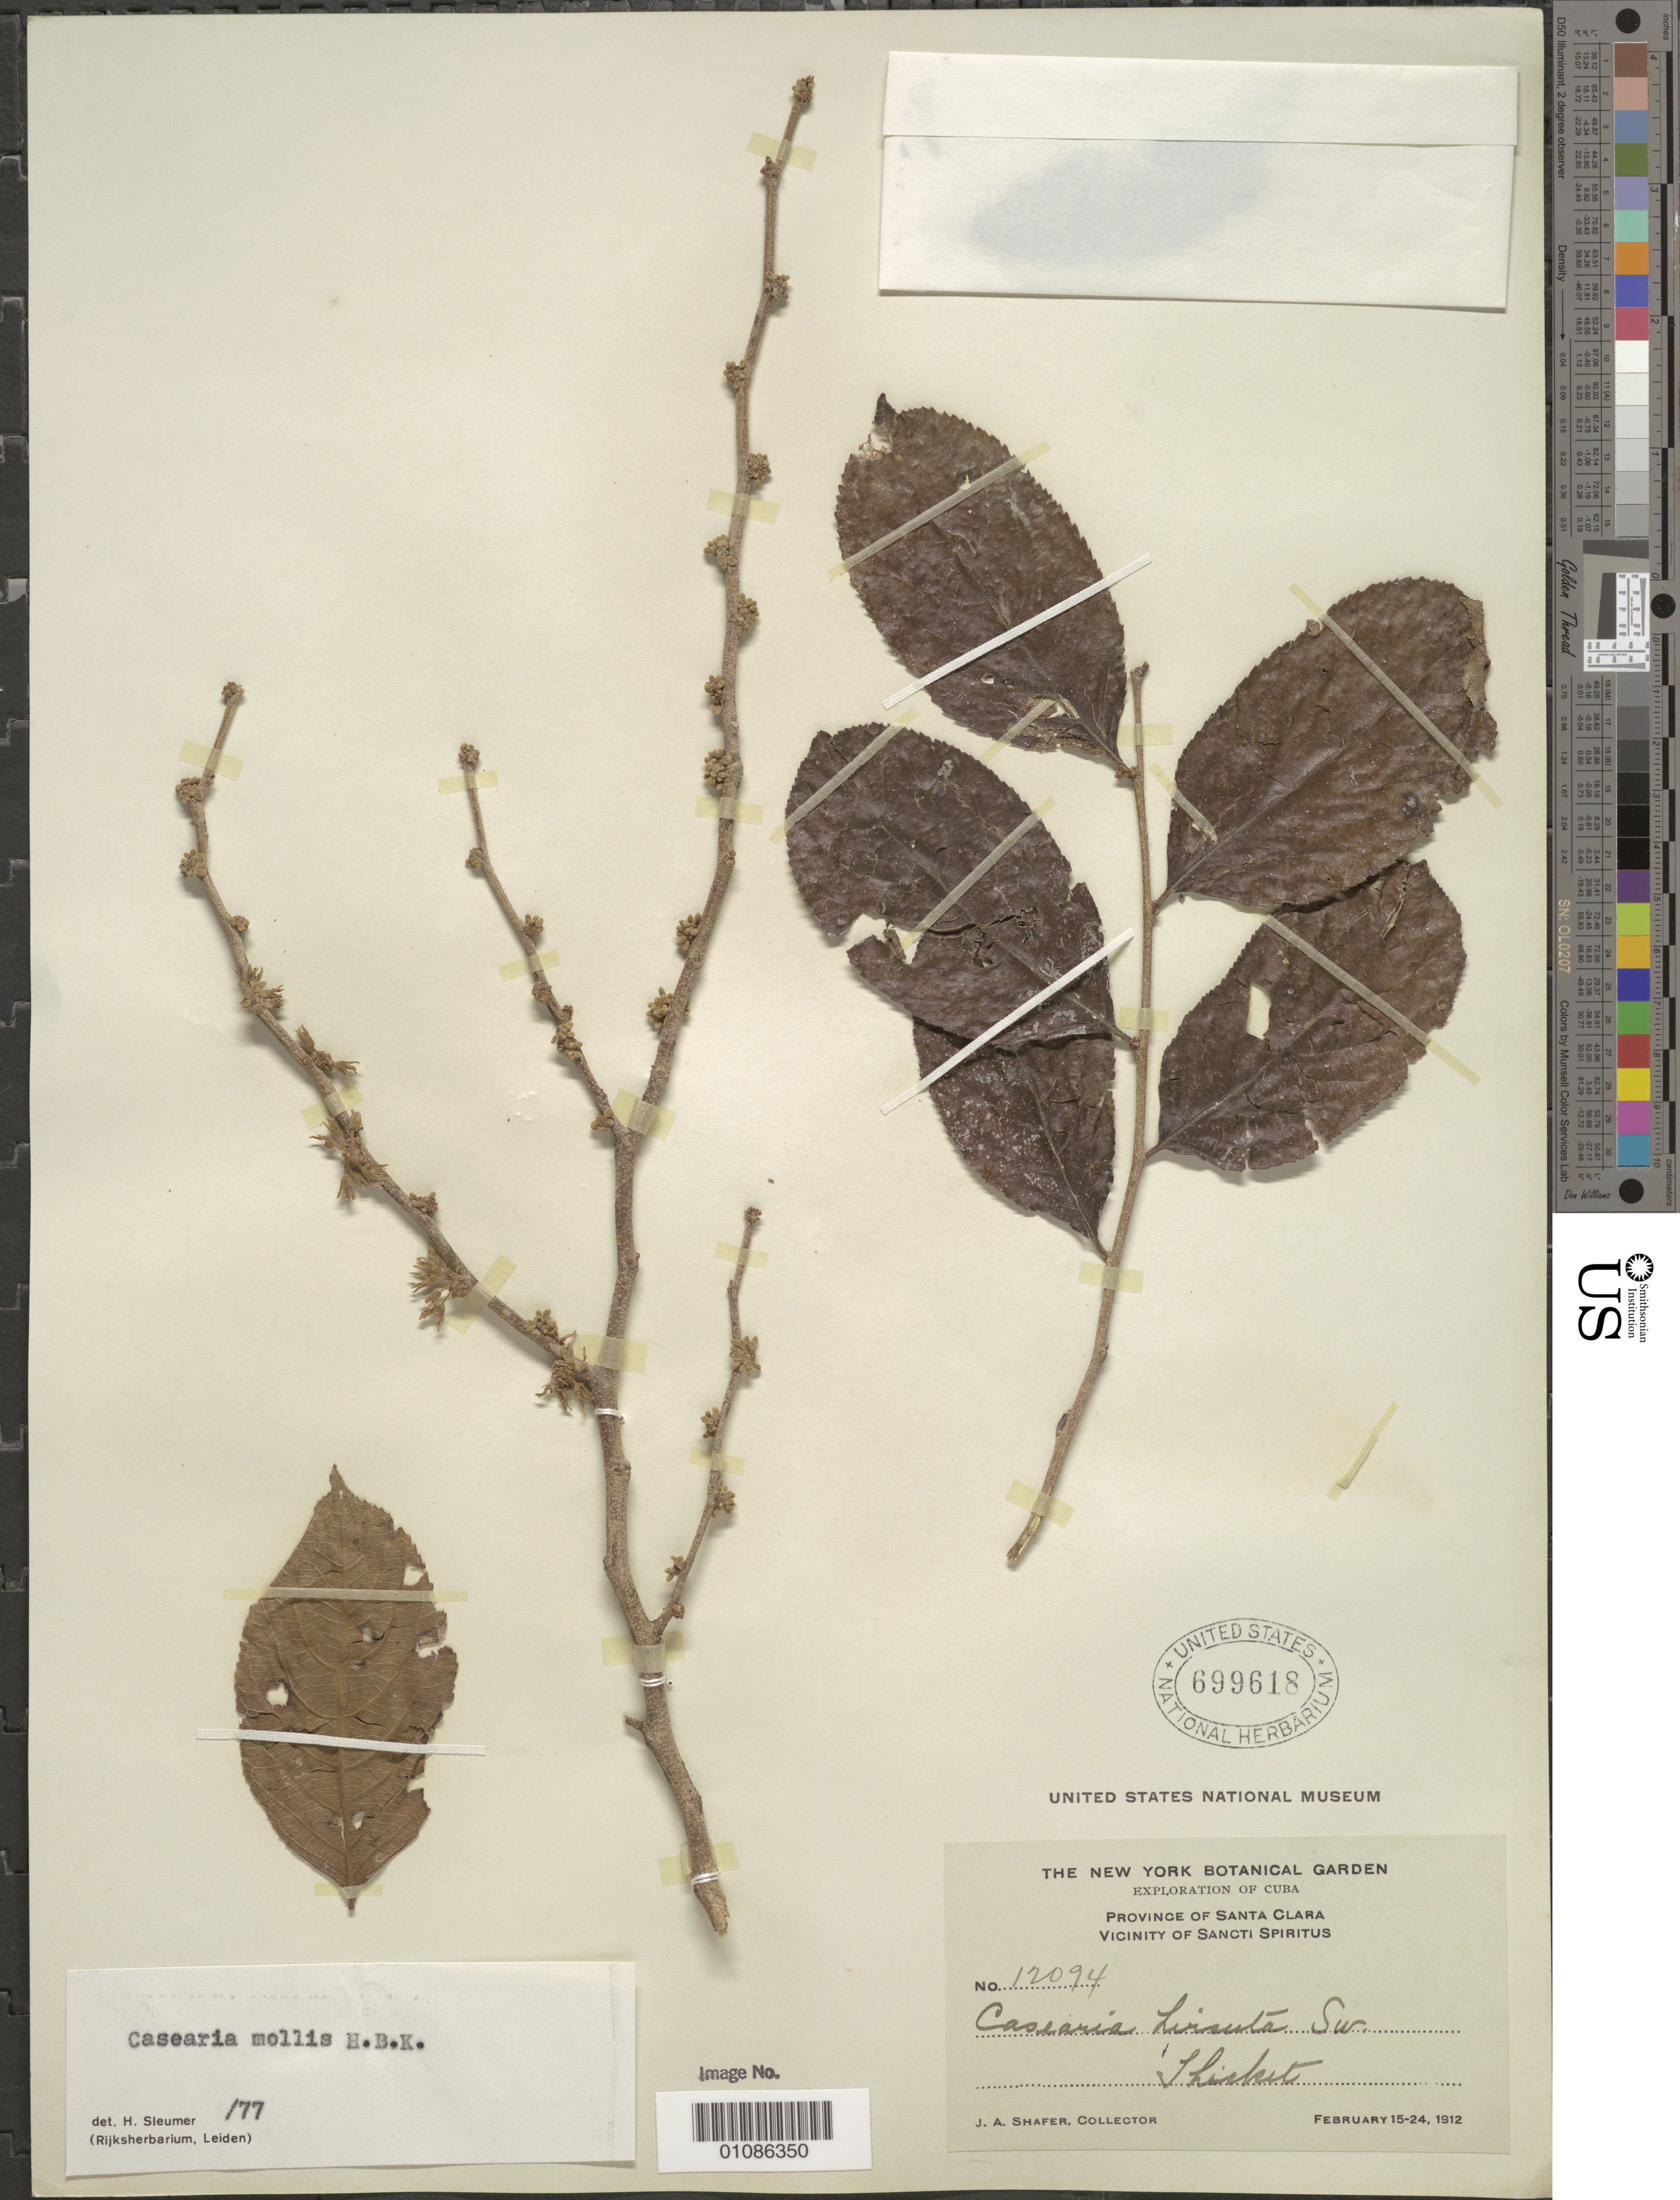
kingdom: Plantae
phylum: Tracheophyta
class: Magnoliopsida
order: Malpighiales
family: Salicaceae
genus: Casearia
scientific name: Casearia mollis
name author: Kunth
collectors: J. A. Shafer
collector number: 12094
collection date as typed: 15 Feb 1912 to 24 Feb 1912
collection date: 1912-02-15/1912-02-24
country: Cuba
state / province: Villa Clara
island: Cuba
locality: Santa Clara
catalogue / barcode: US 699618